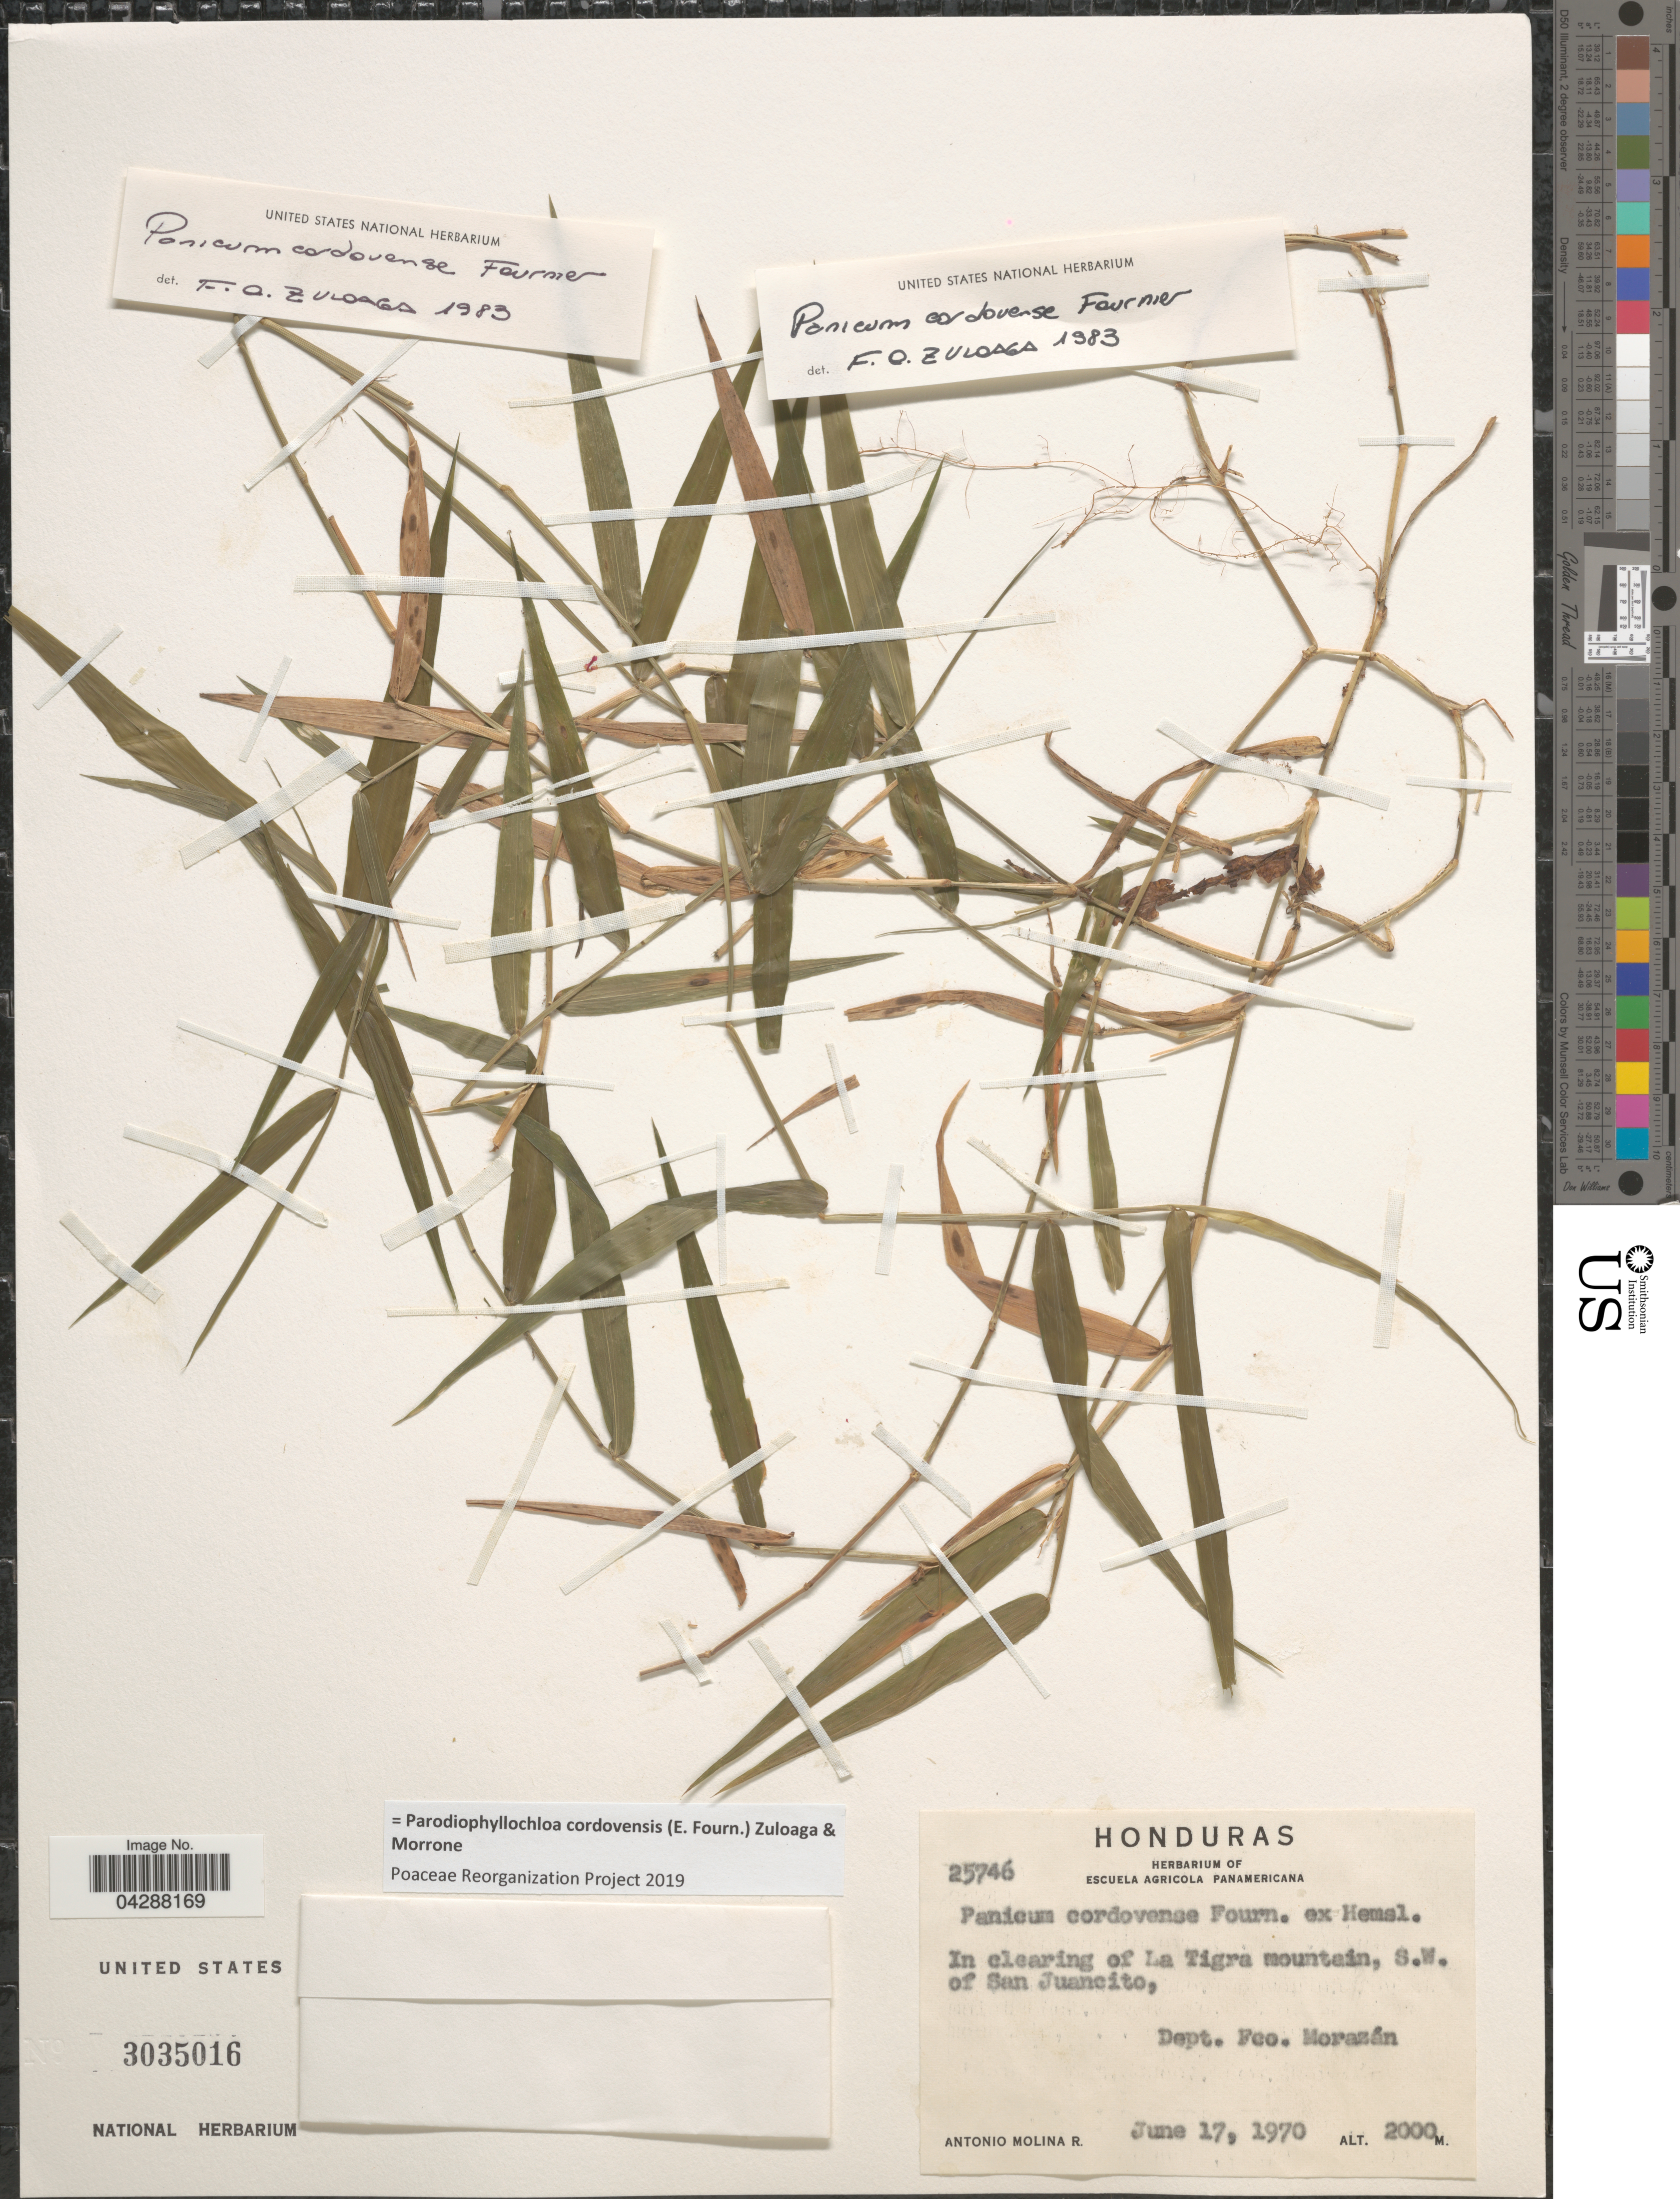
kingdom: Plantae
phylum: Tracheophyta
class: Liliopsida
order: Poales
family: Poaceae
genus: Parodiophyllochloa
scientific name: Parodiophyllochloa cordovensis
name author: (E. Fourn.) Zuloaga & Morrone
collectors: A. Molina R.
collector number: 25746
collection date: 1970-06-17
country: Honduras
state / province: Fco. Morazán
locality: In clearing of La Tigre mountain, S.W. of San Juancito, Dept. Fco. Morazan.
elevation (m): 2000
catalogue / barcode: US 3035016